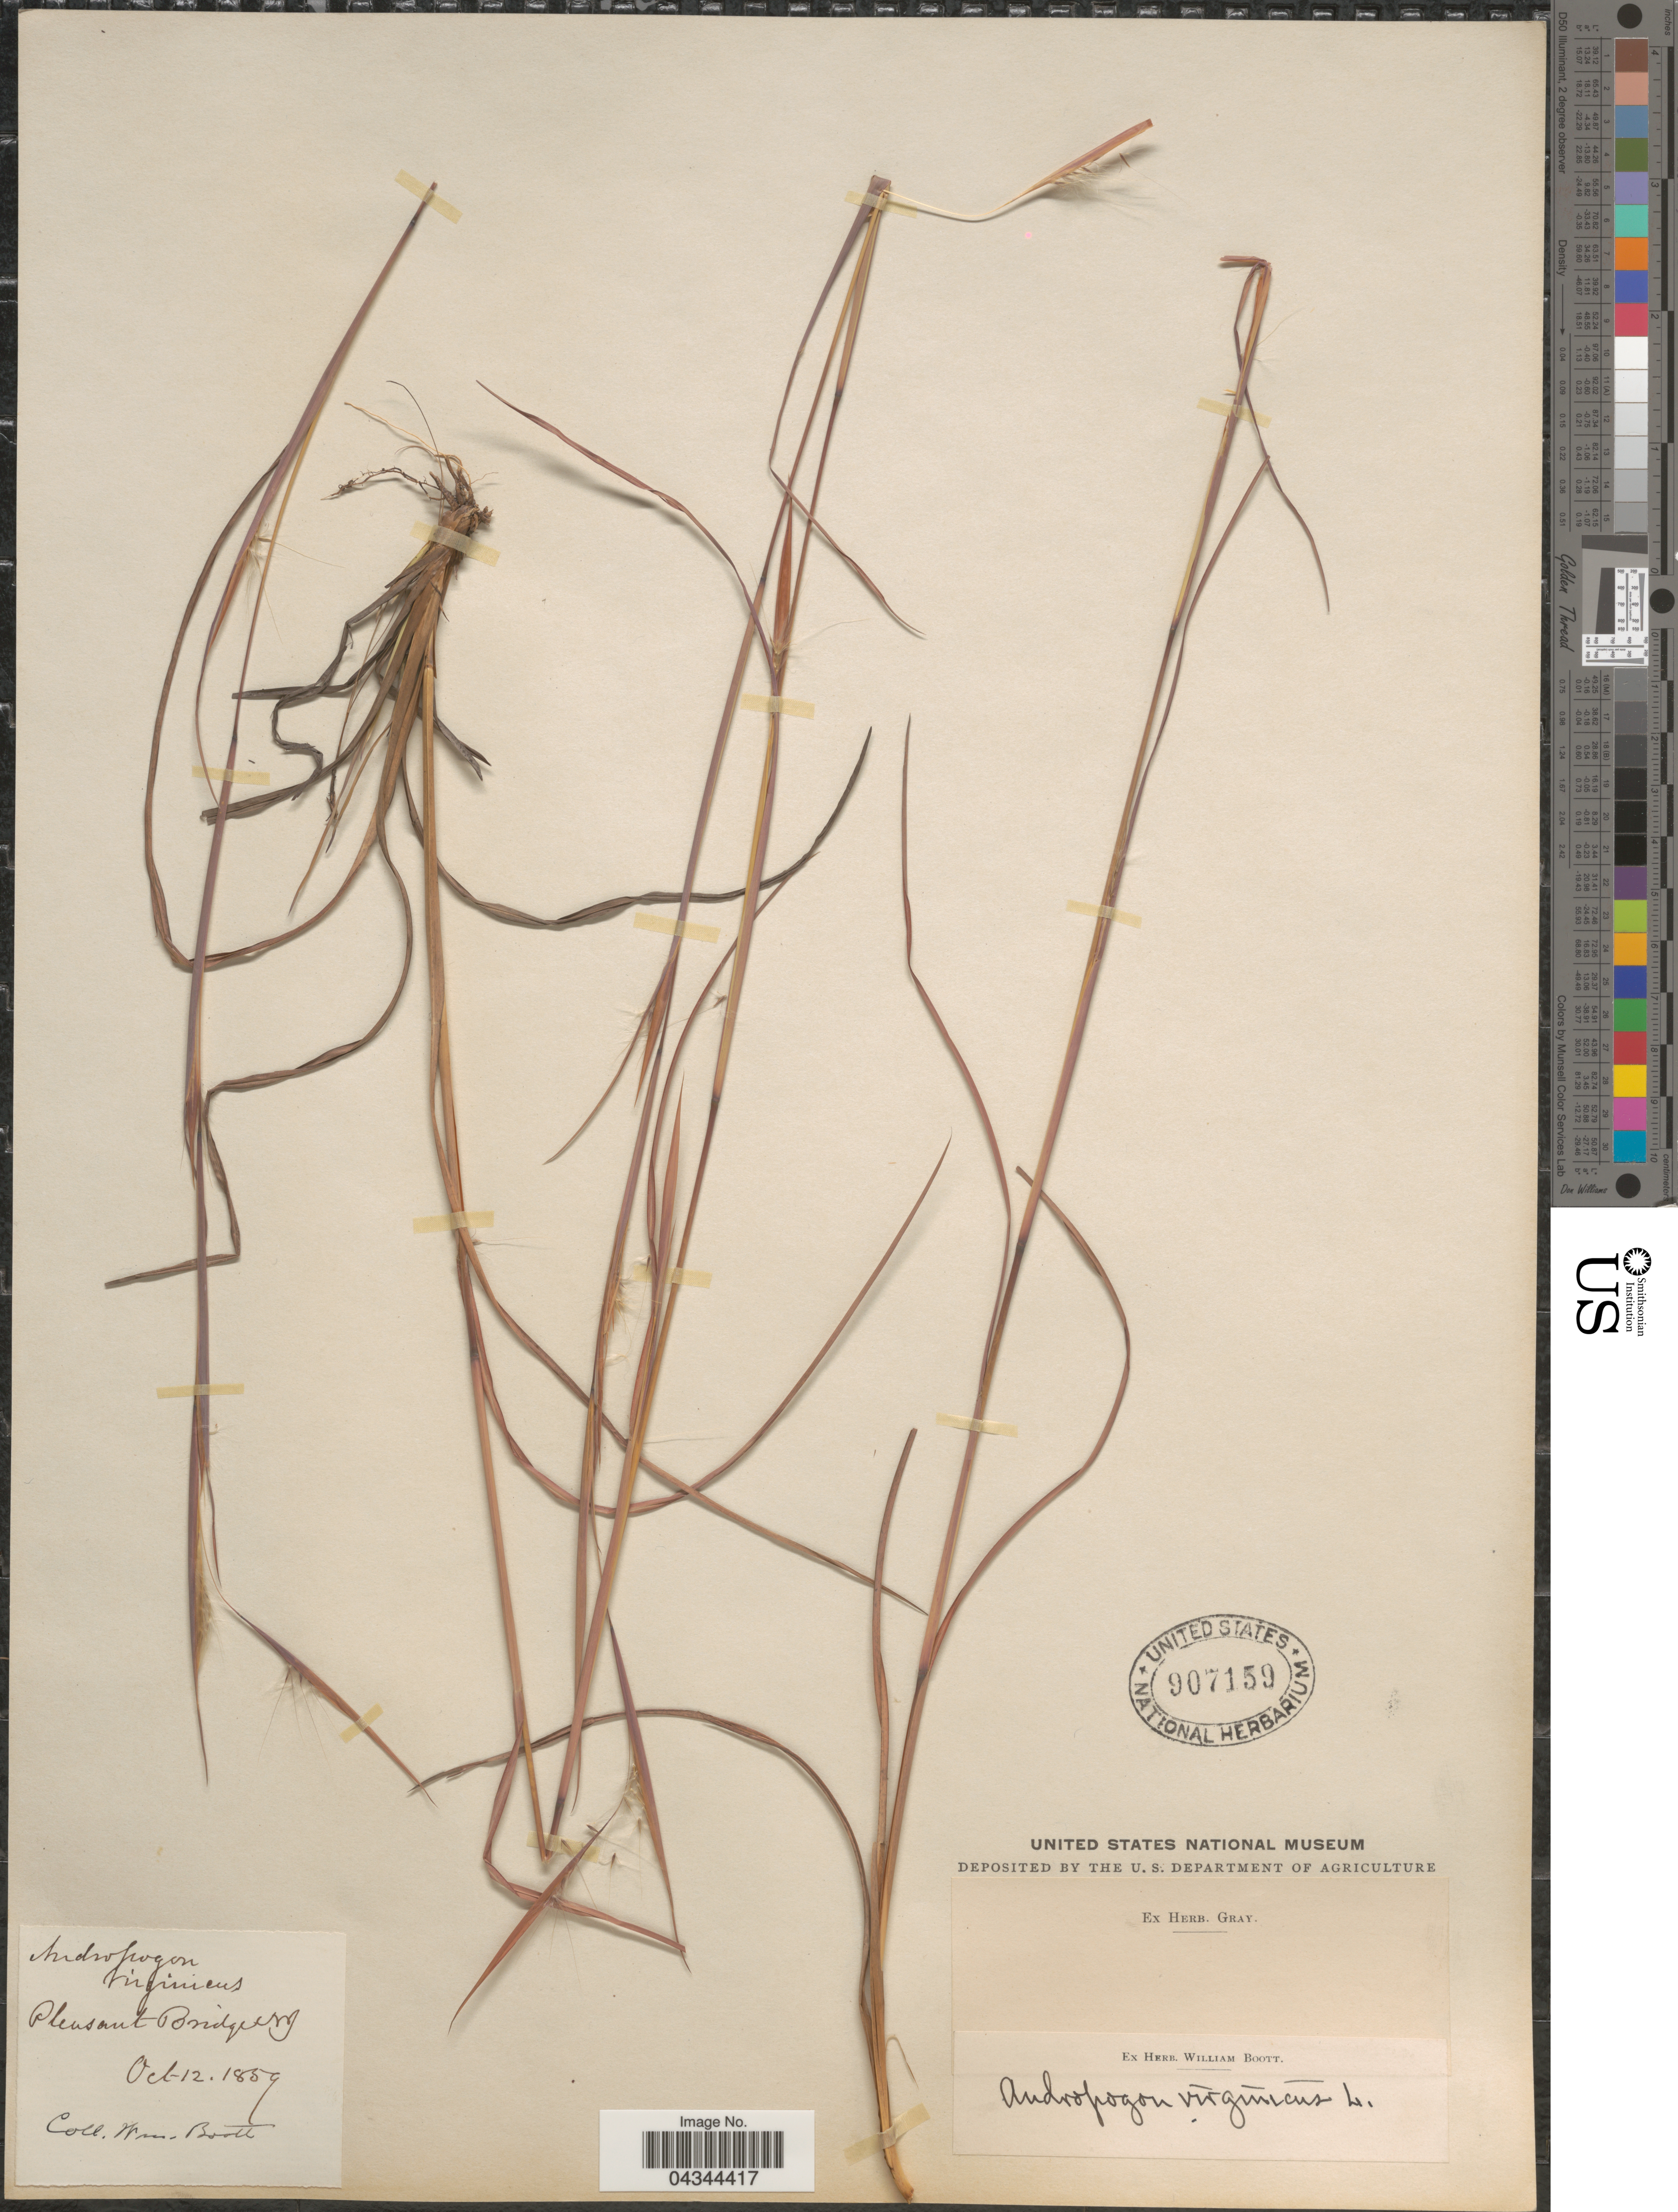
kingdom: Plantae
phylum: Tracheophyta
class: Liliopsida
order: Poales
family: Poaceae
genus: Andropogon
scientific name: Andropogon virginicus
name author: L.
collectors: W. Boott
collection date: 1859-10-12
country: United States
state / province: New Jersey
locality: Pleasant Bridge.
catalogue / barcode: US 907159